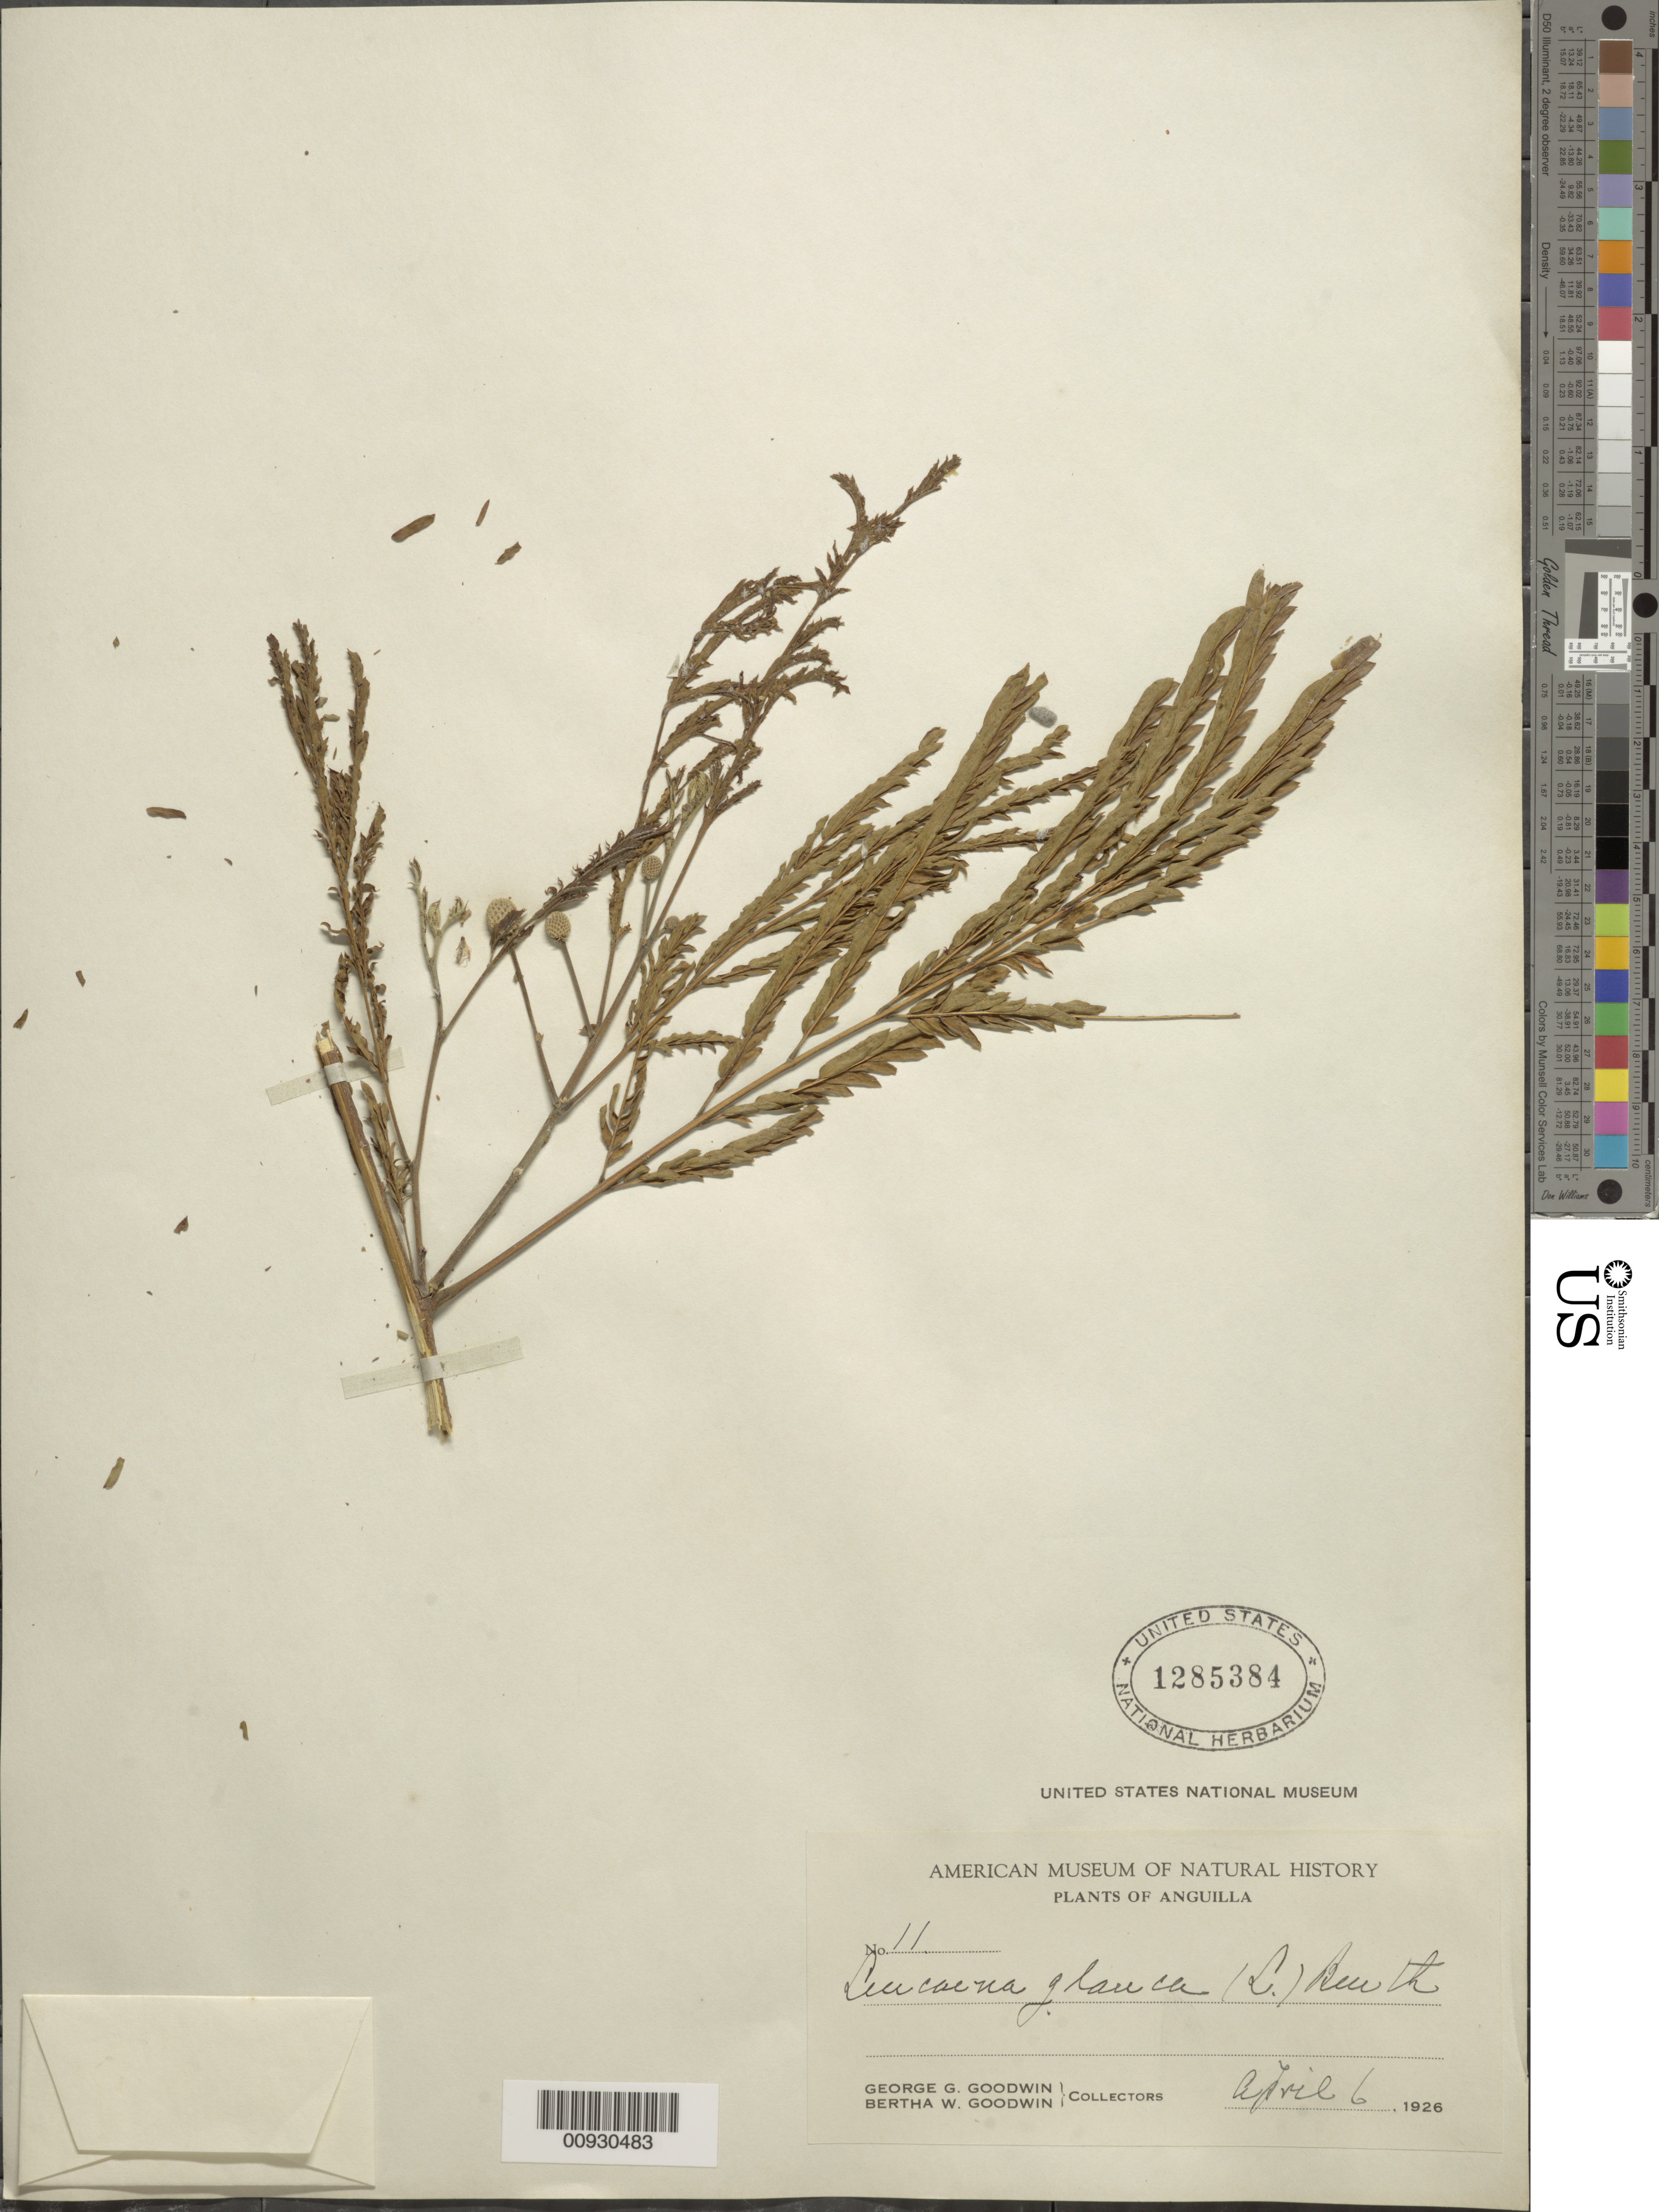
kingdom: Plantae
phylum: Tracheophyta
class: Magnoliopsida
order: Fabales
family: Fabaceae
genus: Leucaena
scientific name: Leucaena leucocephala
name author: (Lam.) de Wit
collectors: G. Goodwin & B. Goodwin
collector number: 11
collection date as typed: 06 Apr 1926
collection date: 1926-04-06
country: Anguilla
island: Anguilla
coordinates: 0 N, 0 E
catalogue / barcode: US 1285384